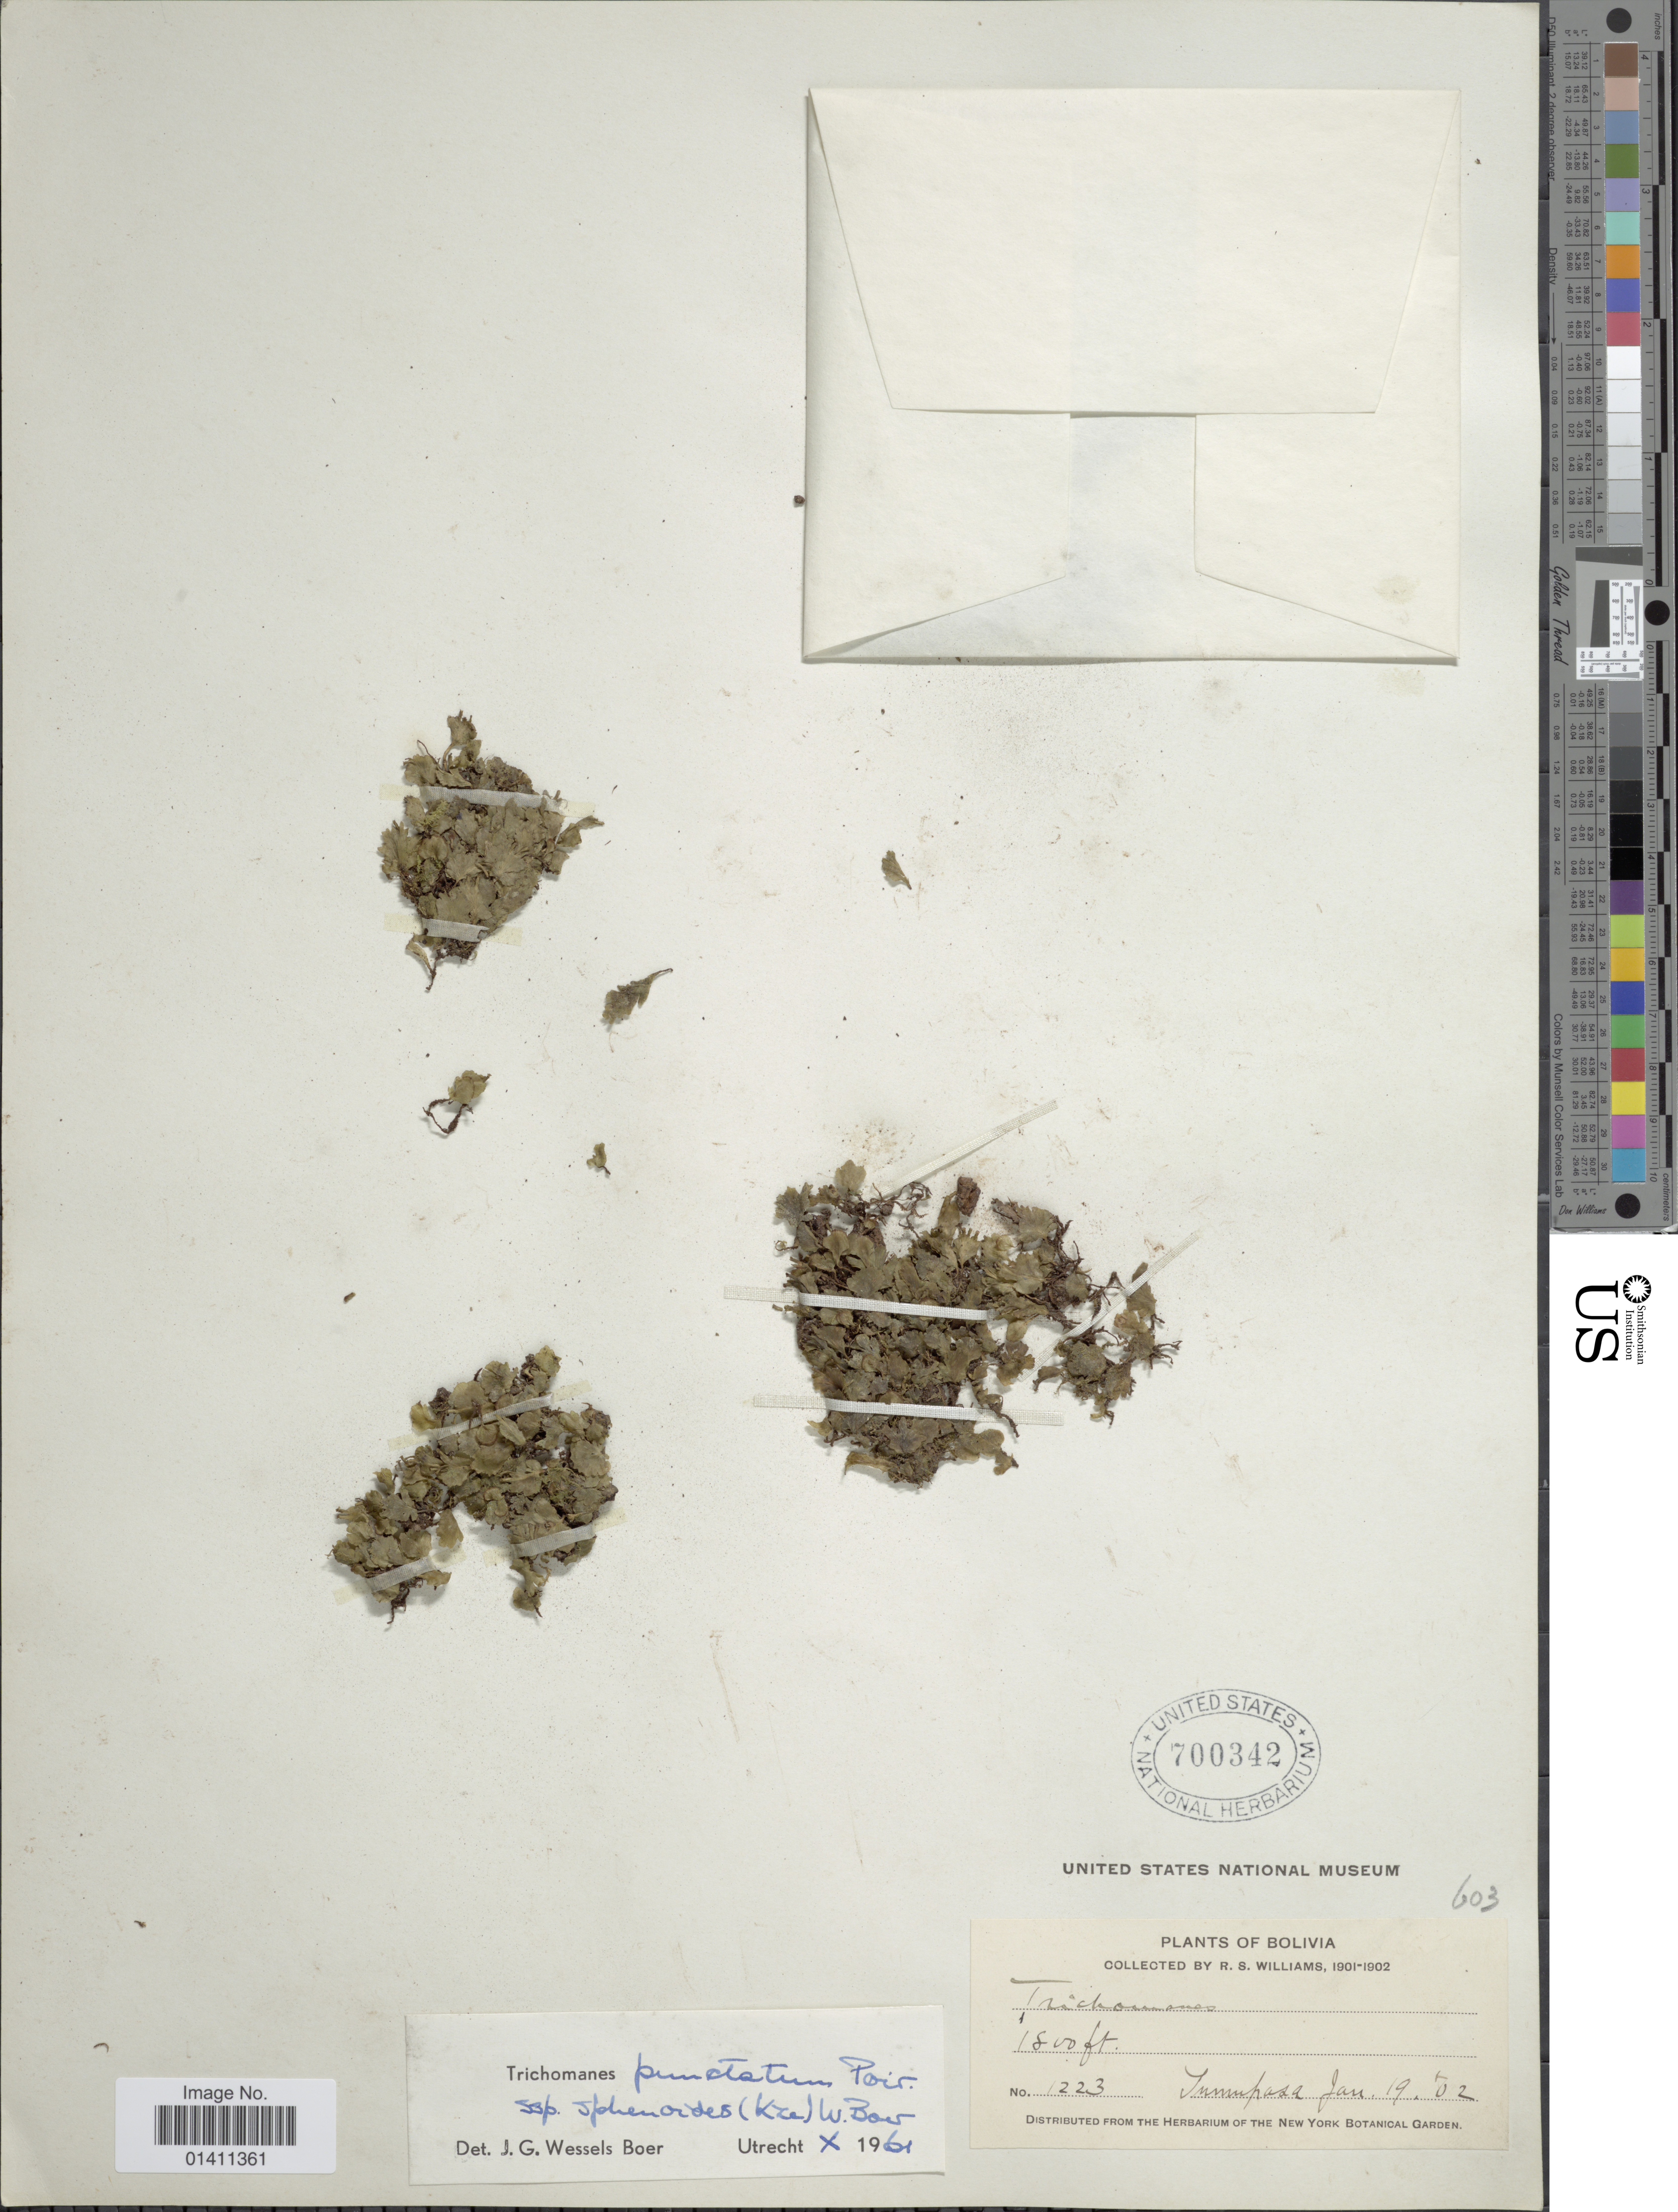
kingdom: Plantae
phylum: Tracheophyta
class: Polypodiopsida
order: Hymenophyllales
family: Hymenophyllaceae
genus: Didymoglossum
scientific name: Didymoglossum punctatum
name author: (Poir.) Desv.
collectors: R. S. Williams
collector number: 1223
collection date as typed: Jan. 19, '02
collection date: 1902-01-19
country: Bolivia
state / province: La Paz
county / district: Iturralde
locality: Tumupasa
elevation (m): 549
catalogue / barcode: US 700342